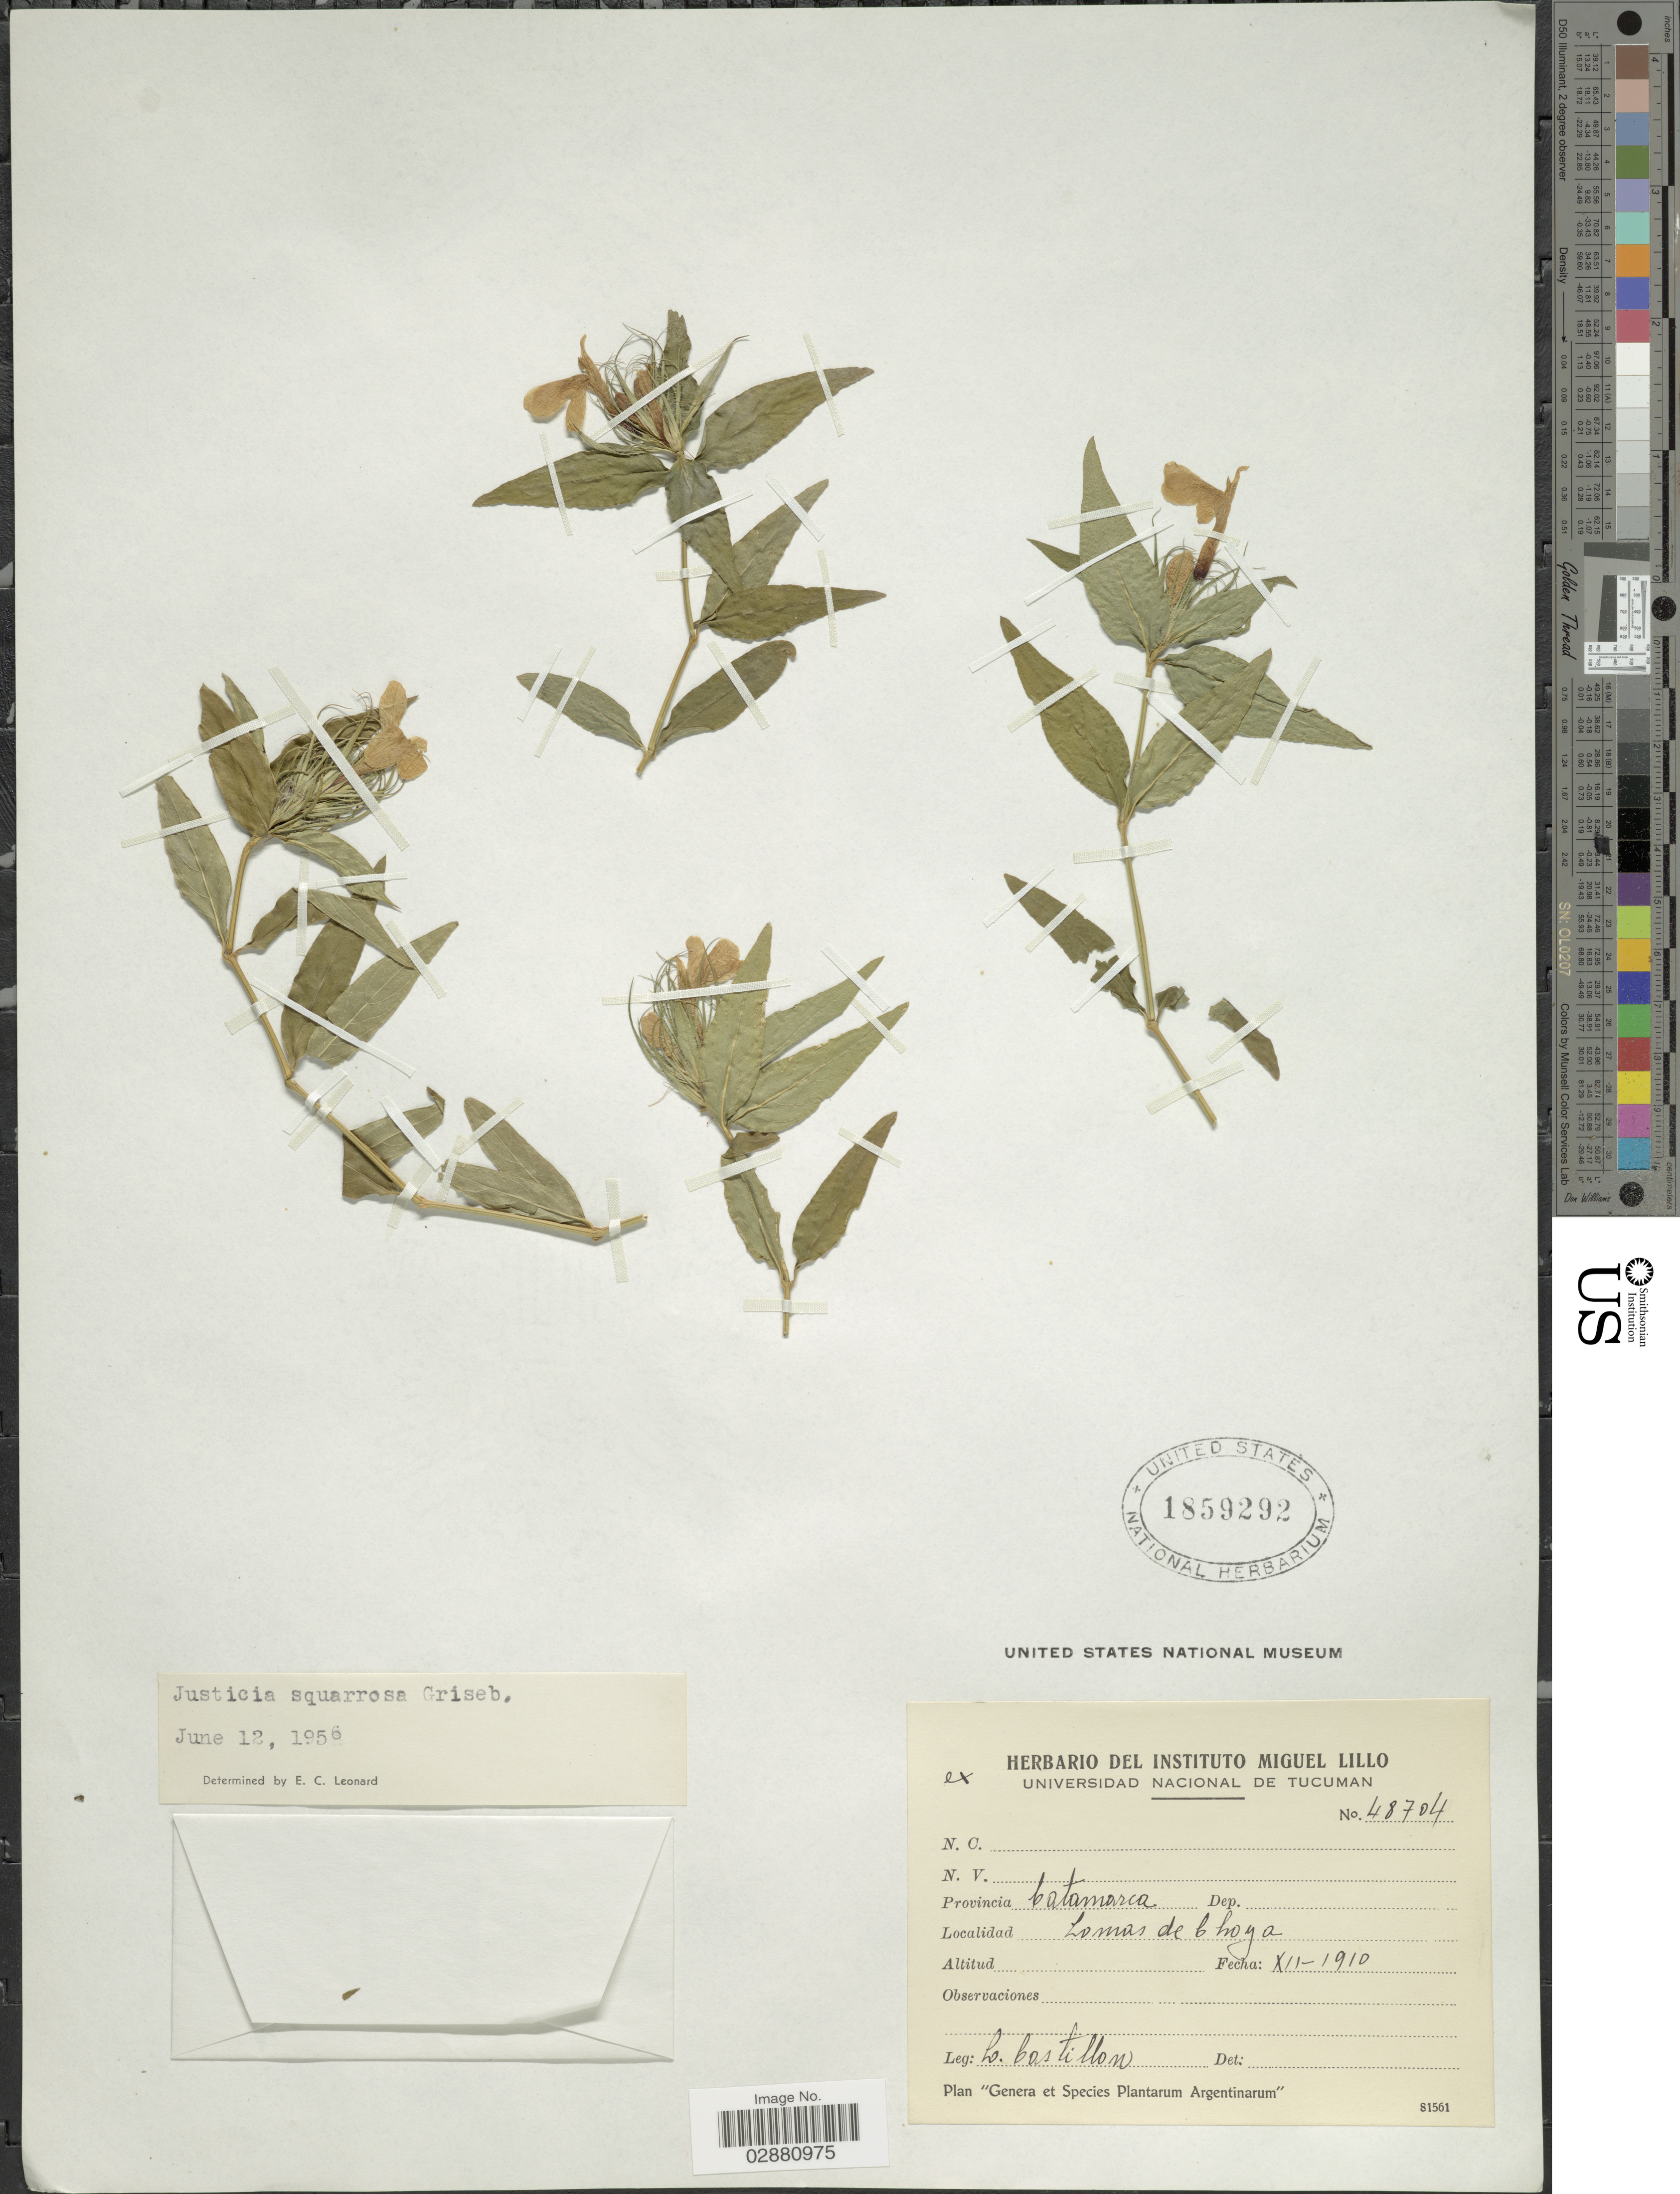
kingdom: Plantae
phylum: Tracheophyta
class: Magnoliopsida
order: Lamiales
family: Acanthaceae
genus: Justicia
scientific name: Justicia squarrosa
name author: Griseb.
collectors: L. Castillón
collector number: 48704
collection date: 1910-12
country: Argentina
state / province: Catamarca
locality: Provincia Catamarca. Lomas de Choya.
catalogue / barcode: US 1859292